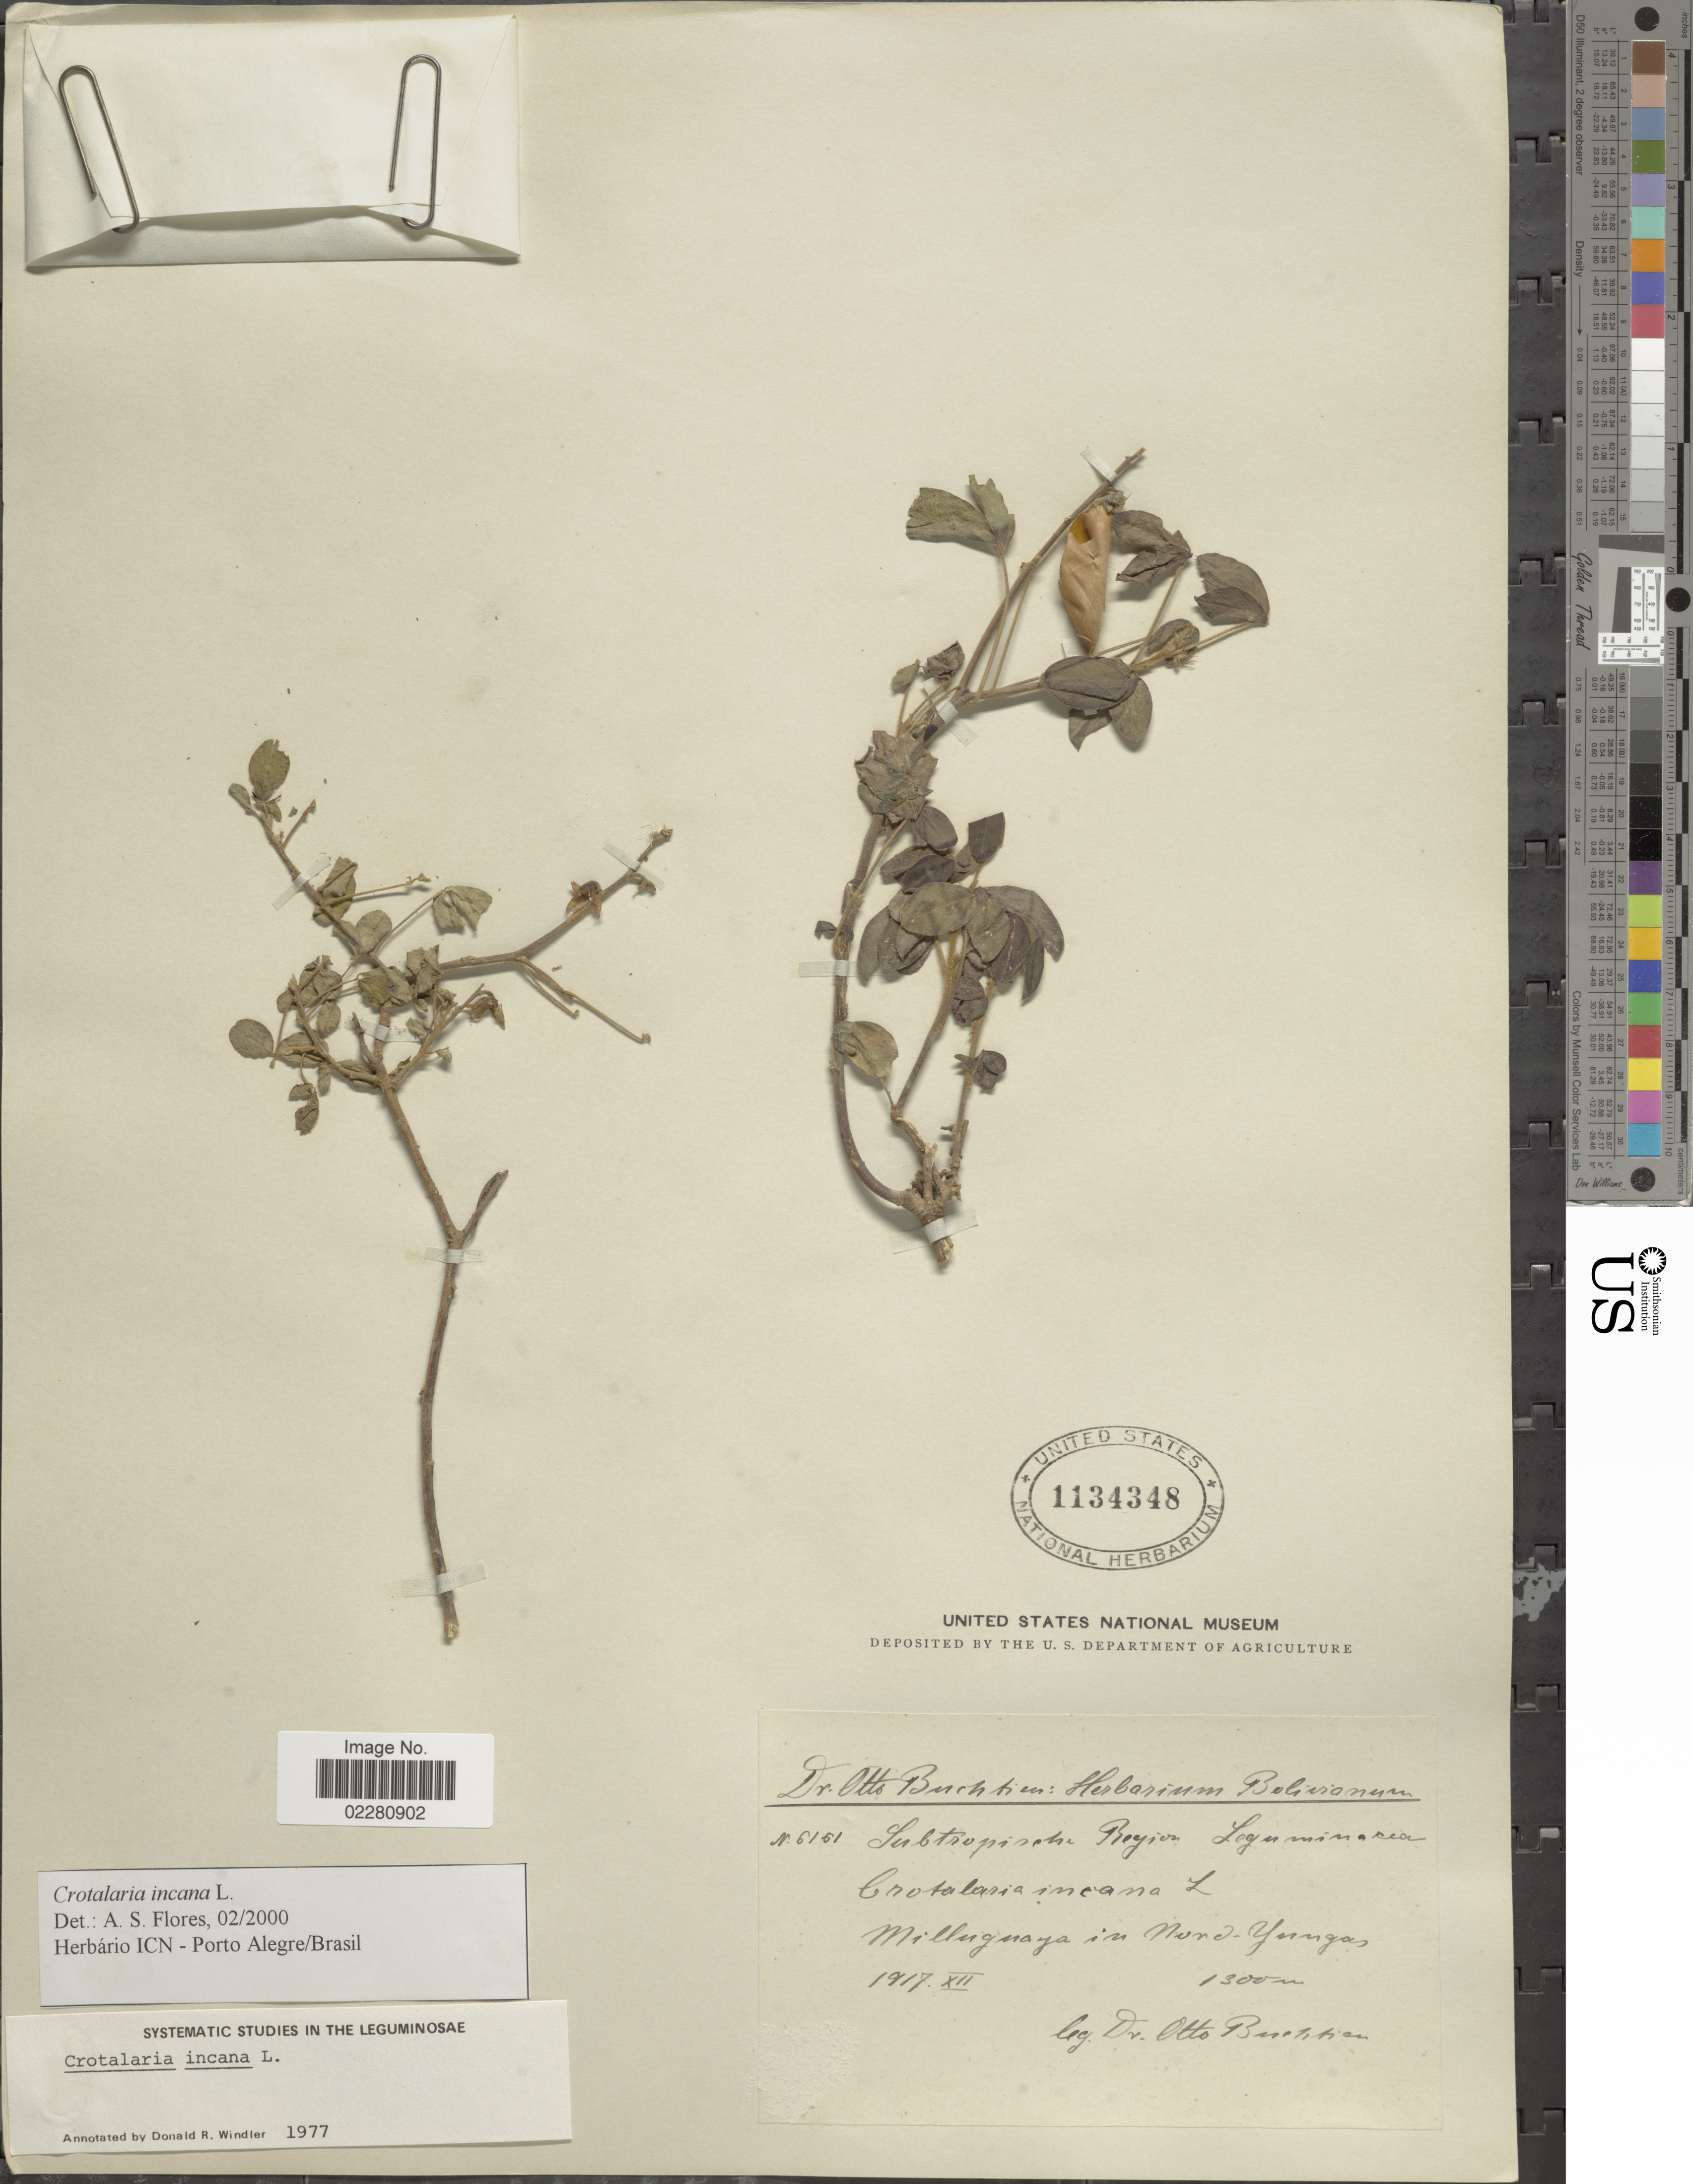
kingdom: Plantae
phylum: Tracheophyta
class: Magnoliopsida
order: Fabales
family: Fabaceae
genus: Crotalaria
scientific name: Crotalaria incana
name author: L.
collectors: O. Buchtien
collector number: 6151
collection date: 1917-12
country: Bolivia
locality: Milluguaya in Nord-Yungas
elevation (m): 1300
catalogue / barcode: US 1134348